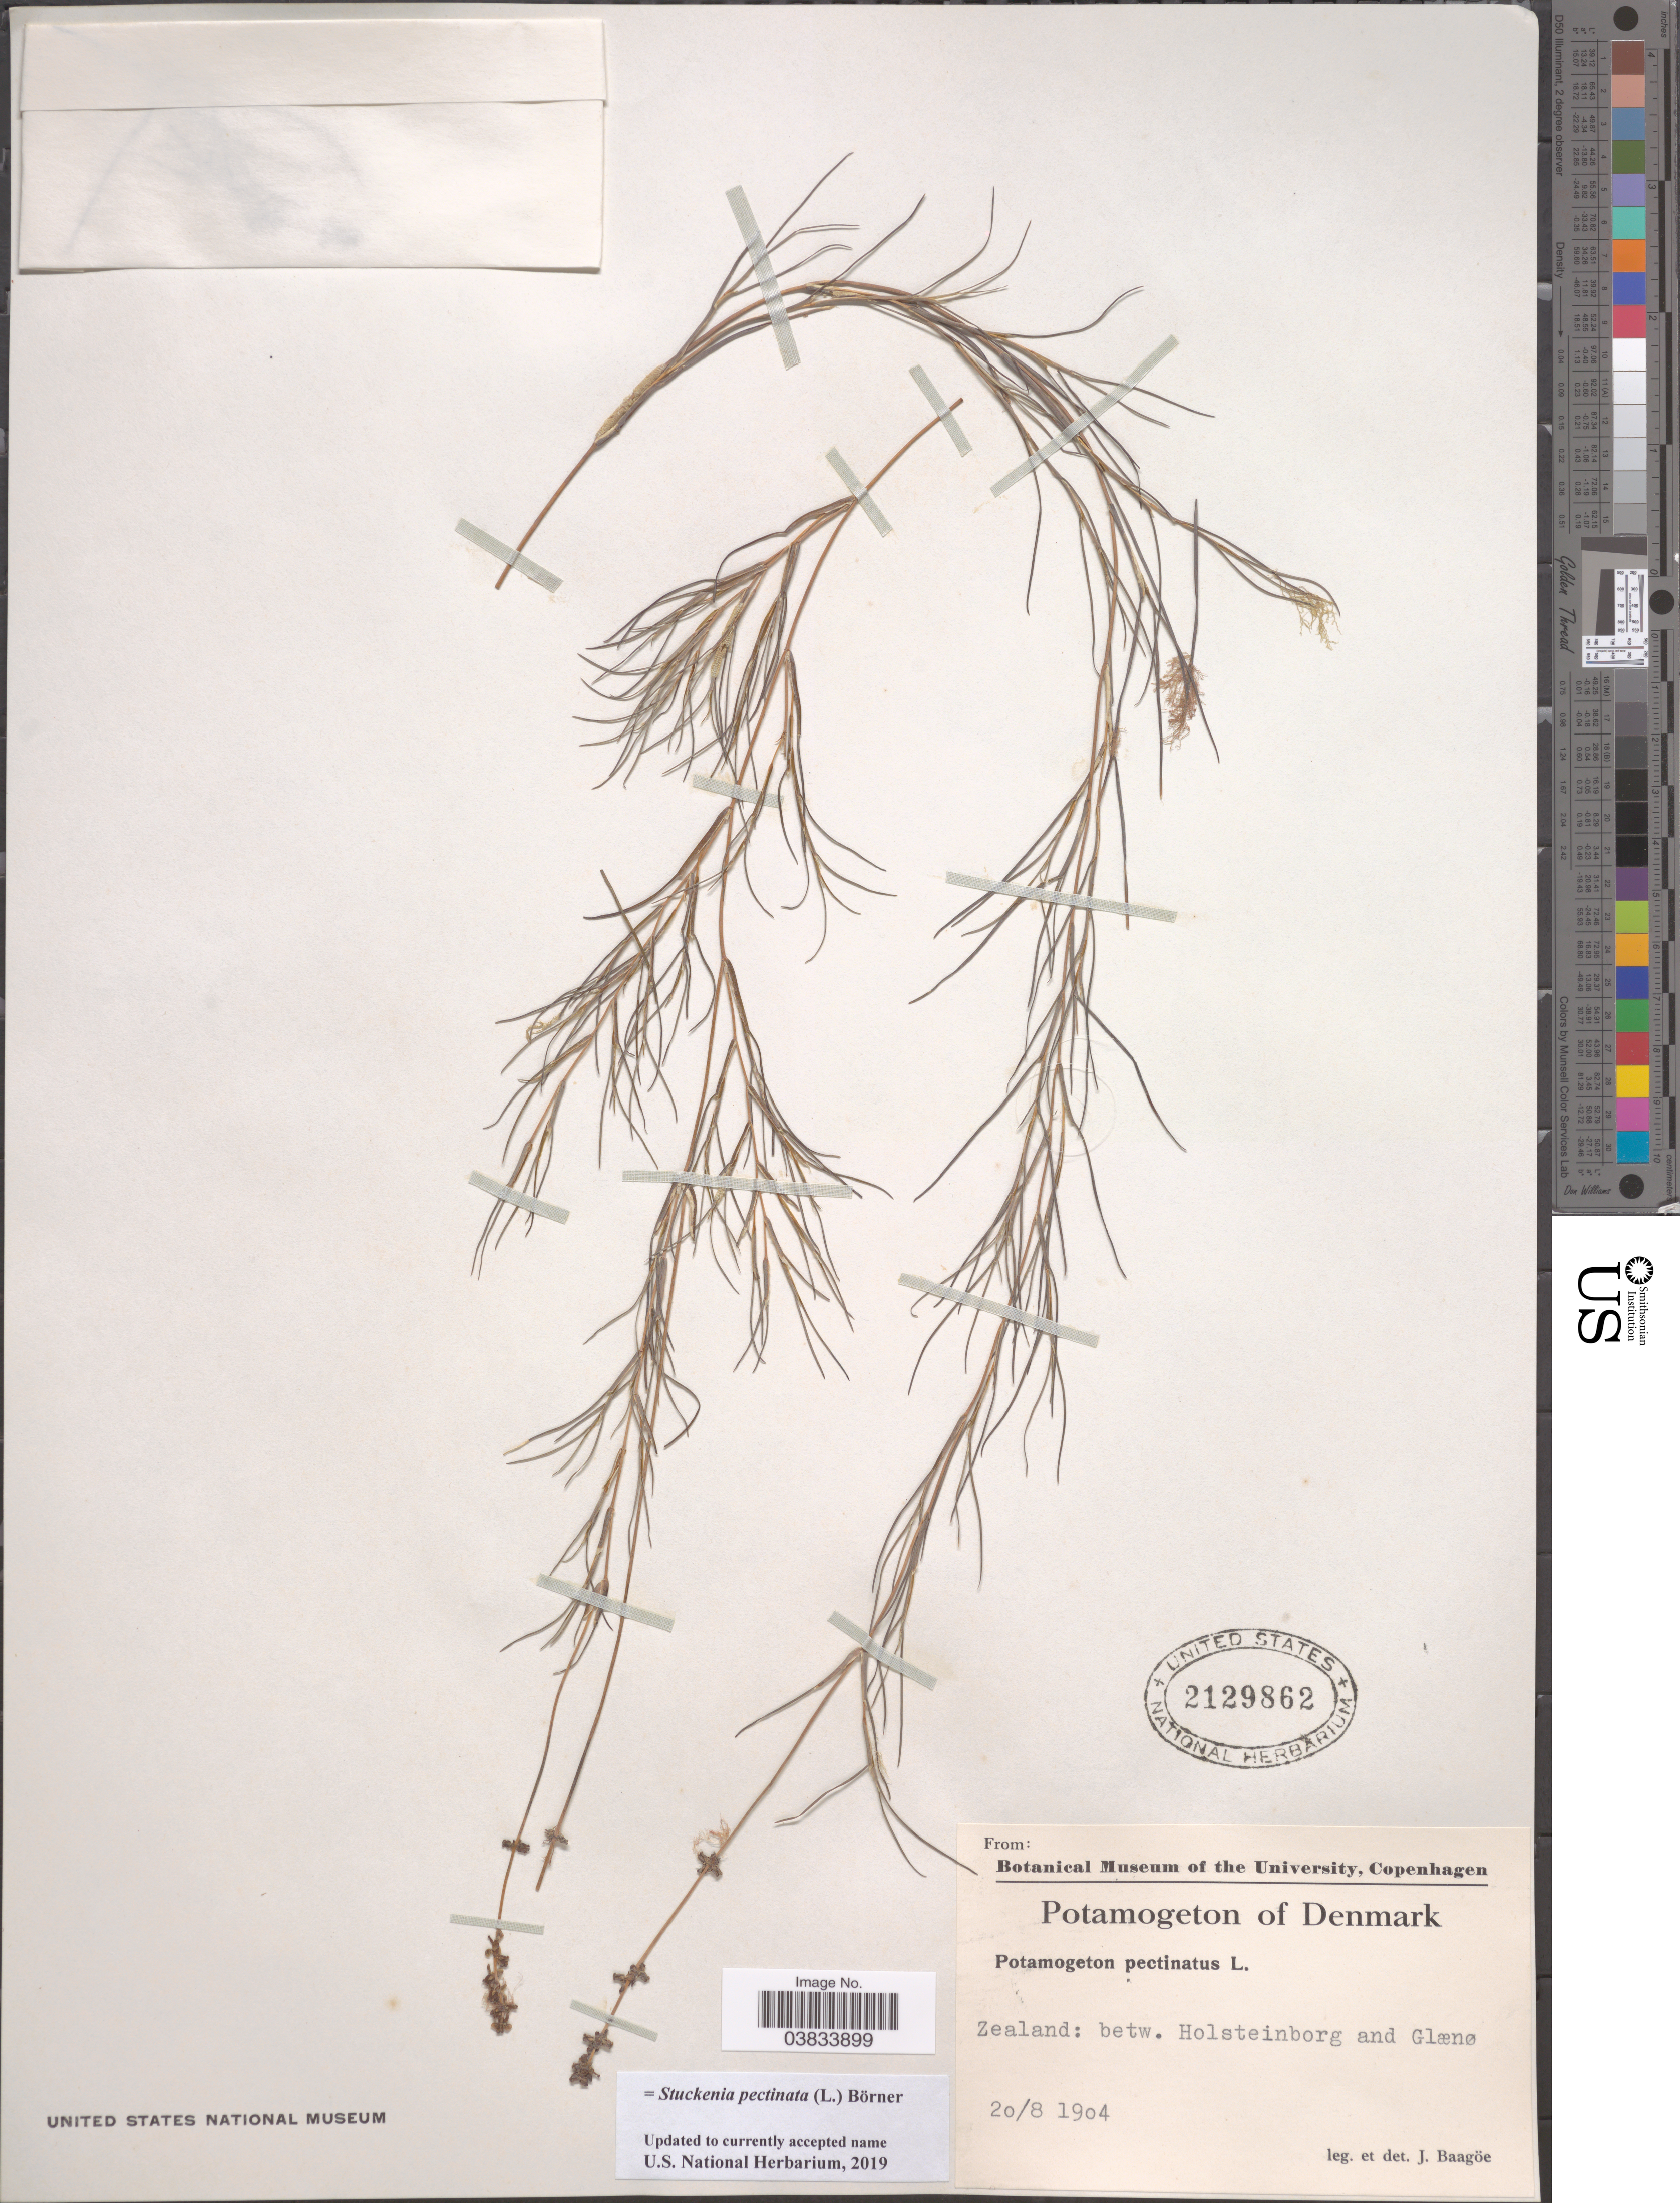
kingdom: Plantae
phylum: Tracheophyta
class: Liliopsida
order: Alismatales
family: Potamogetonaceae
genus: Stuckenia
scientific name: Stuckenia pectinata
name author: (L.) Börner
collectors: J. Baagoe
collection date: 1904-08-20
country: Denmark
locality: Zealand: betw. Holsteinborg and Glænø.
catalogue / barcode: US 2129862